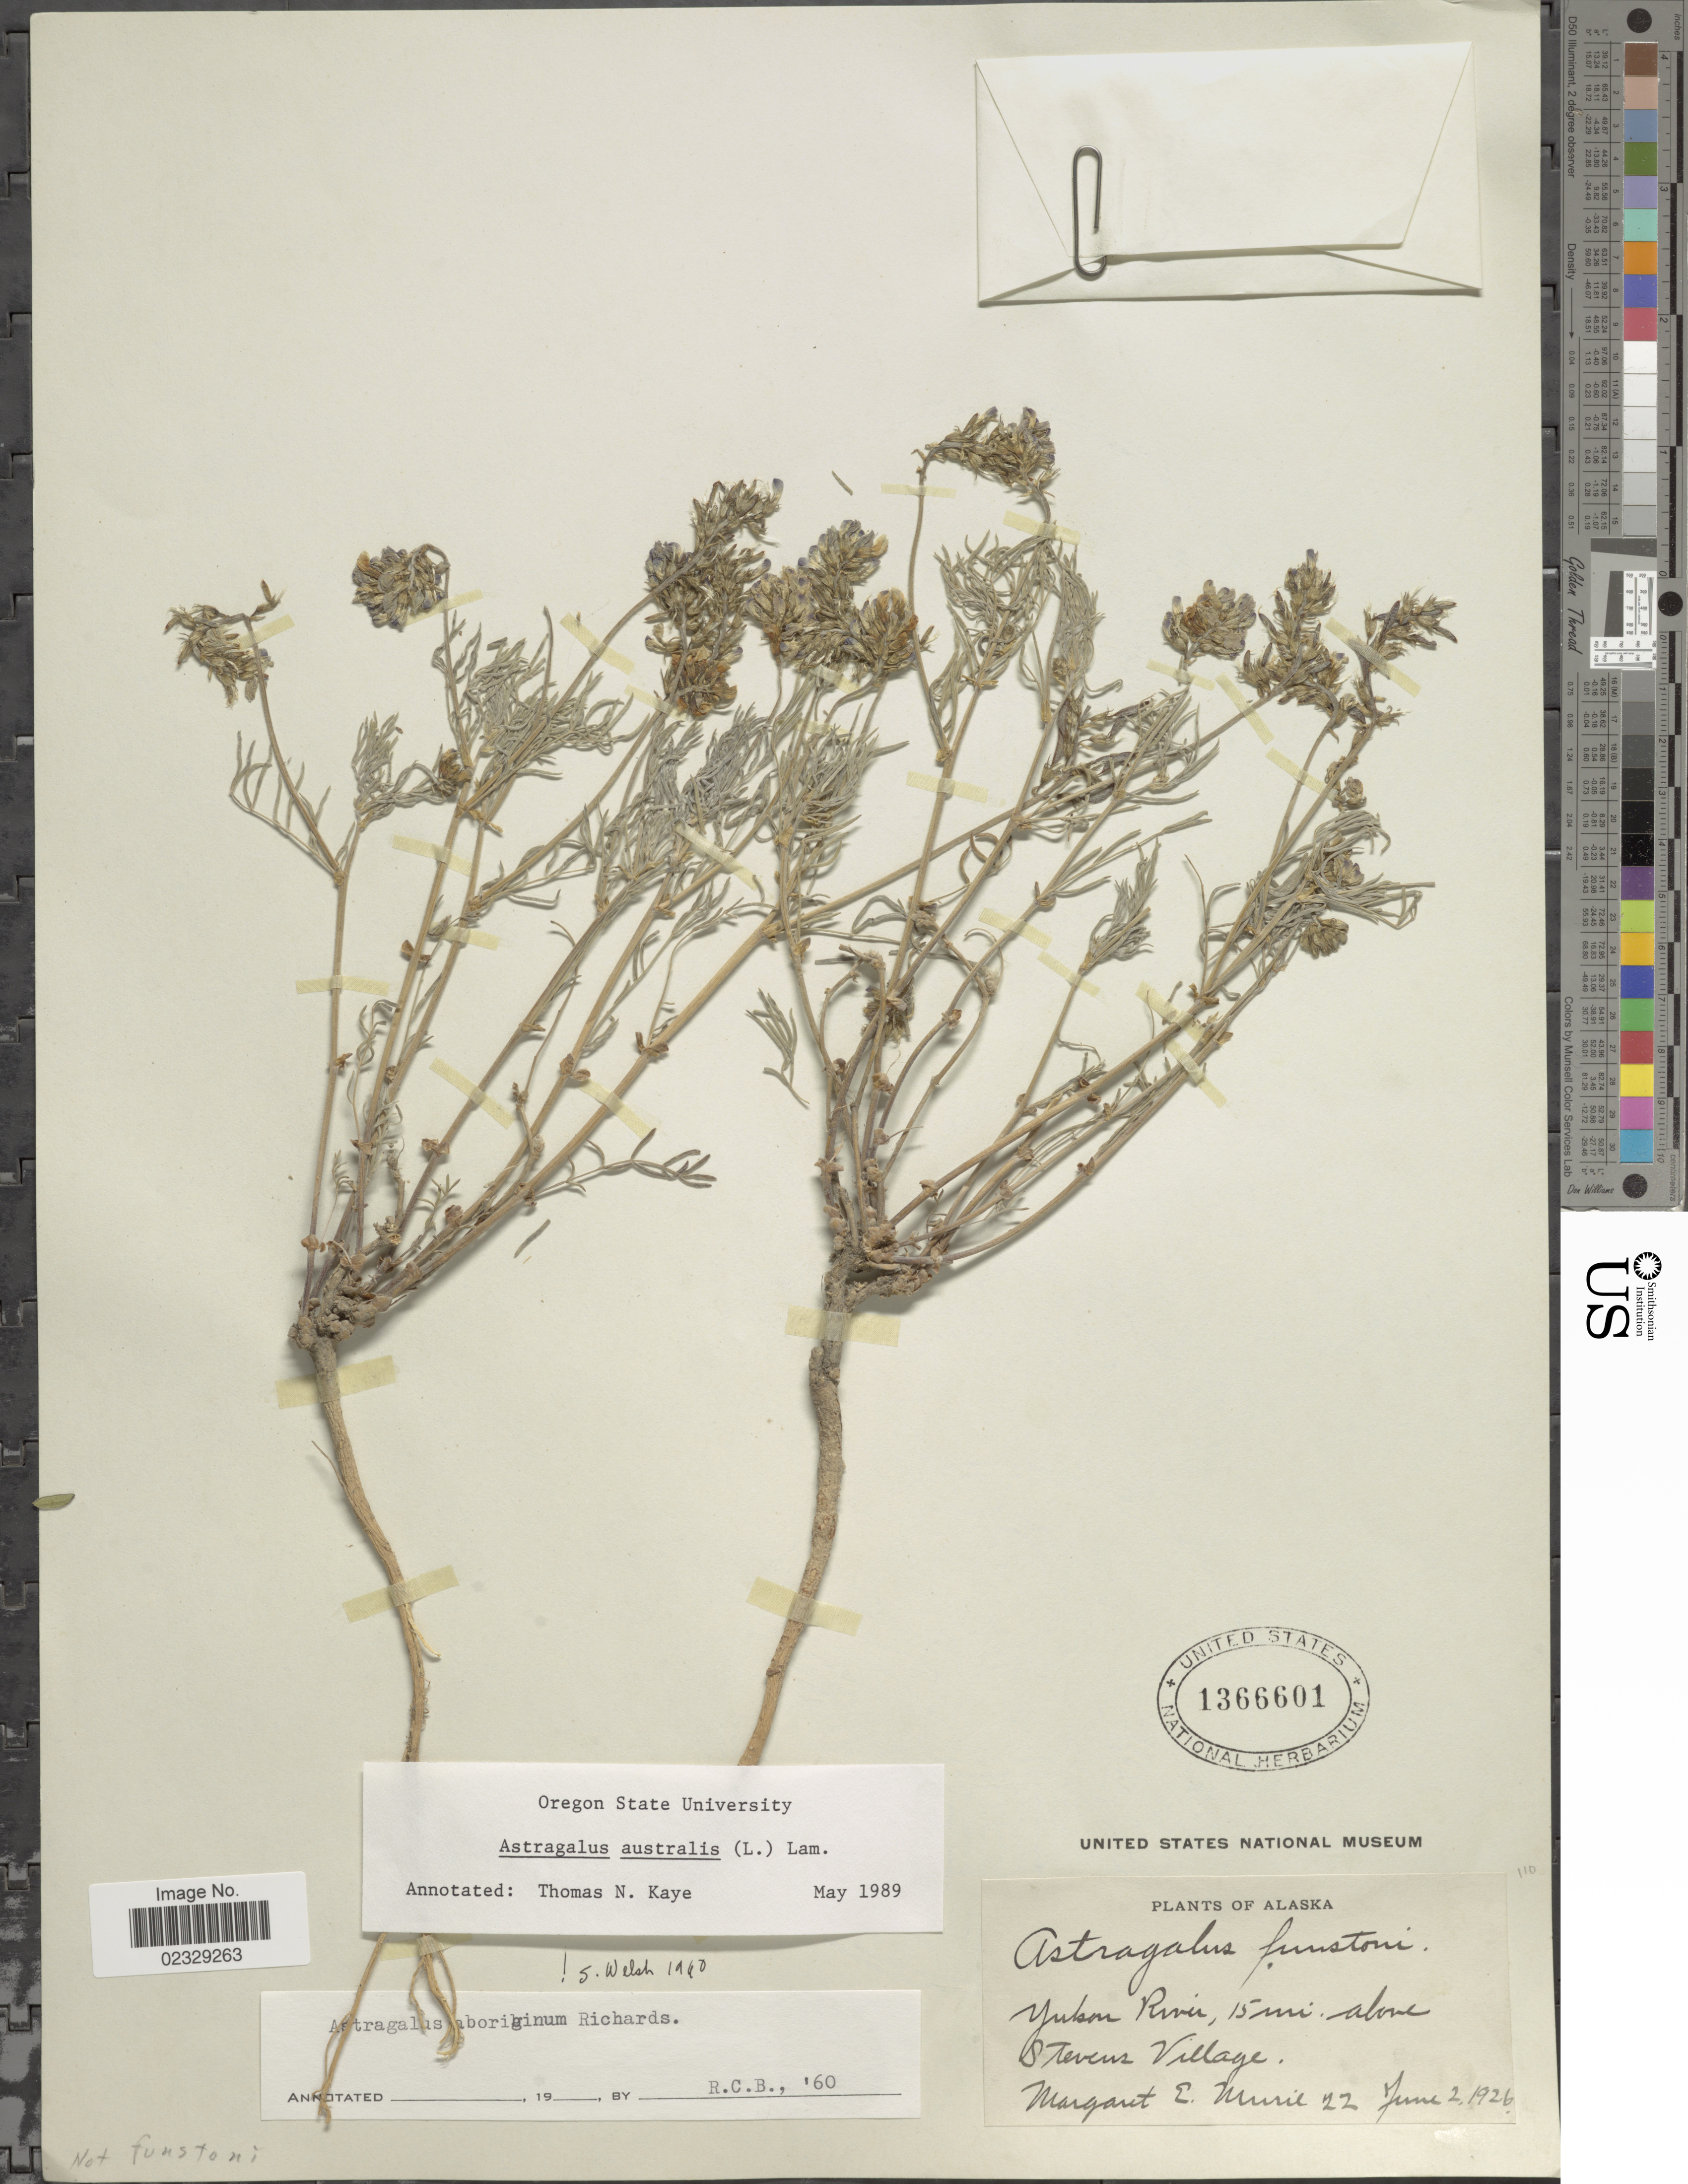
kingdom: Plantae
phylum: Tracheophyta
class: Magnoliopsida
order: Fabales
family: Fabaceae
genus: Astragalus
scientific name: Astragalus australis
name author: (L.) Lam.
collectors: M. Murie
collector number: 22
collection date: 1926-06-02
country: United States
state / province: Alaska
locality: Yukon River, 15 mi above Stevens Village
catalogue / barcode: US 1366601